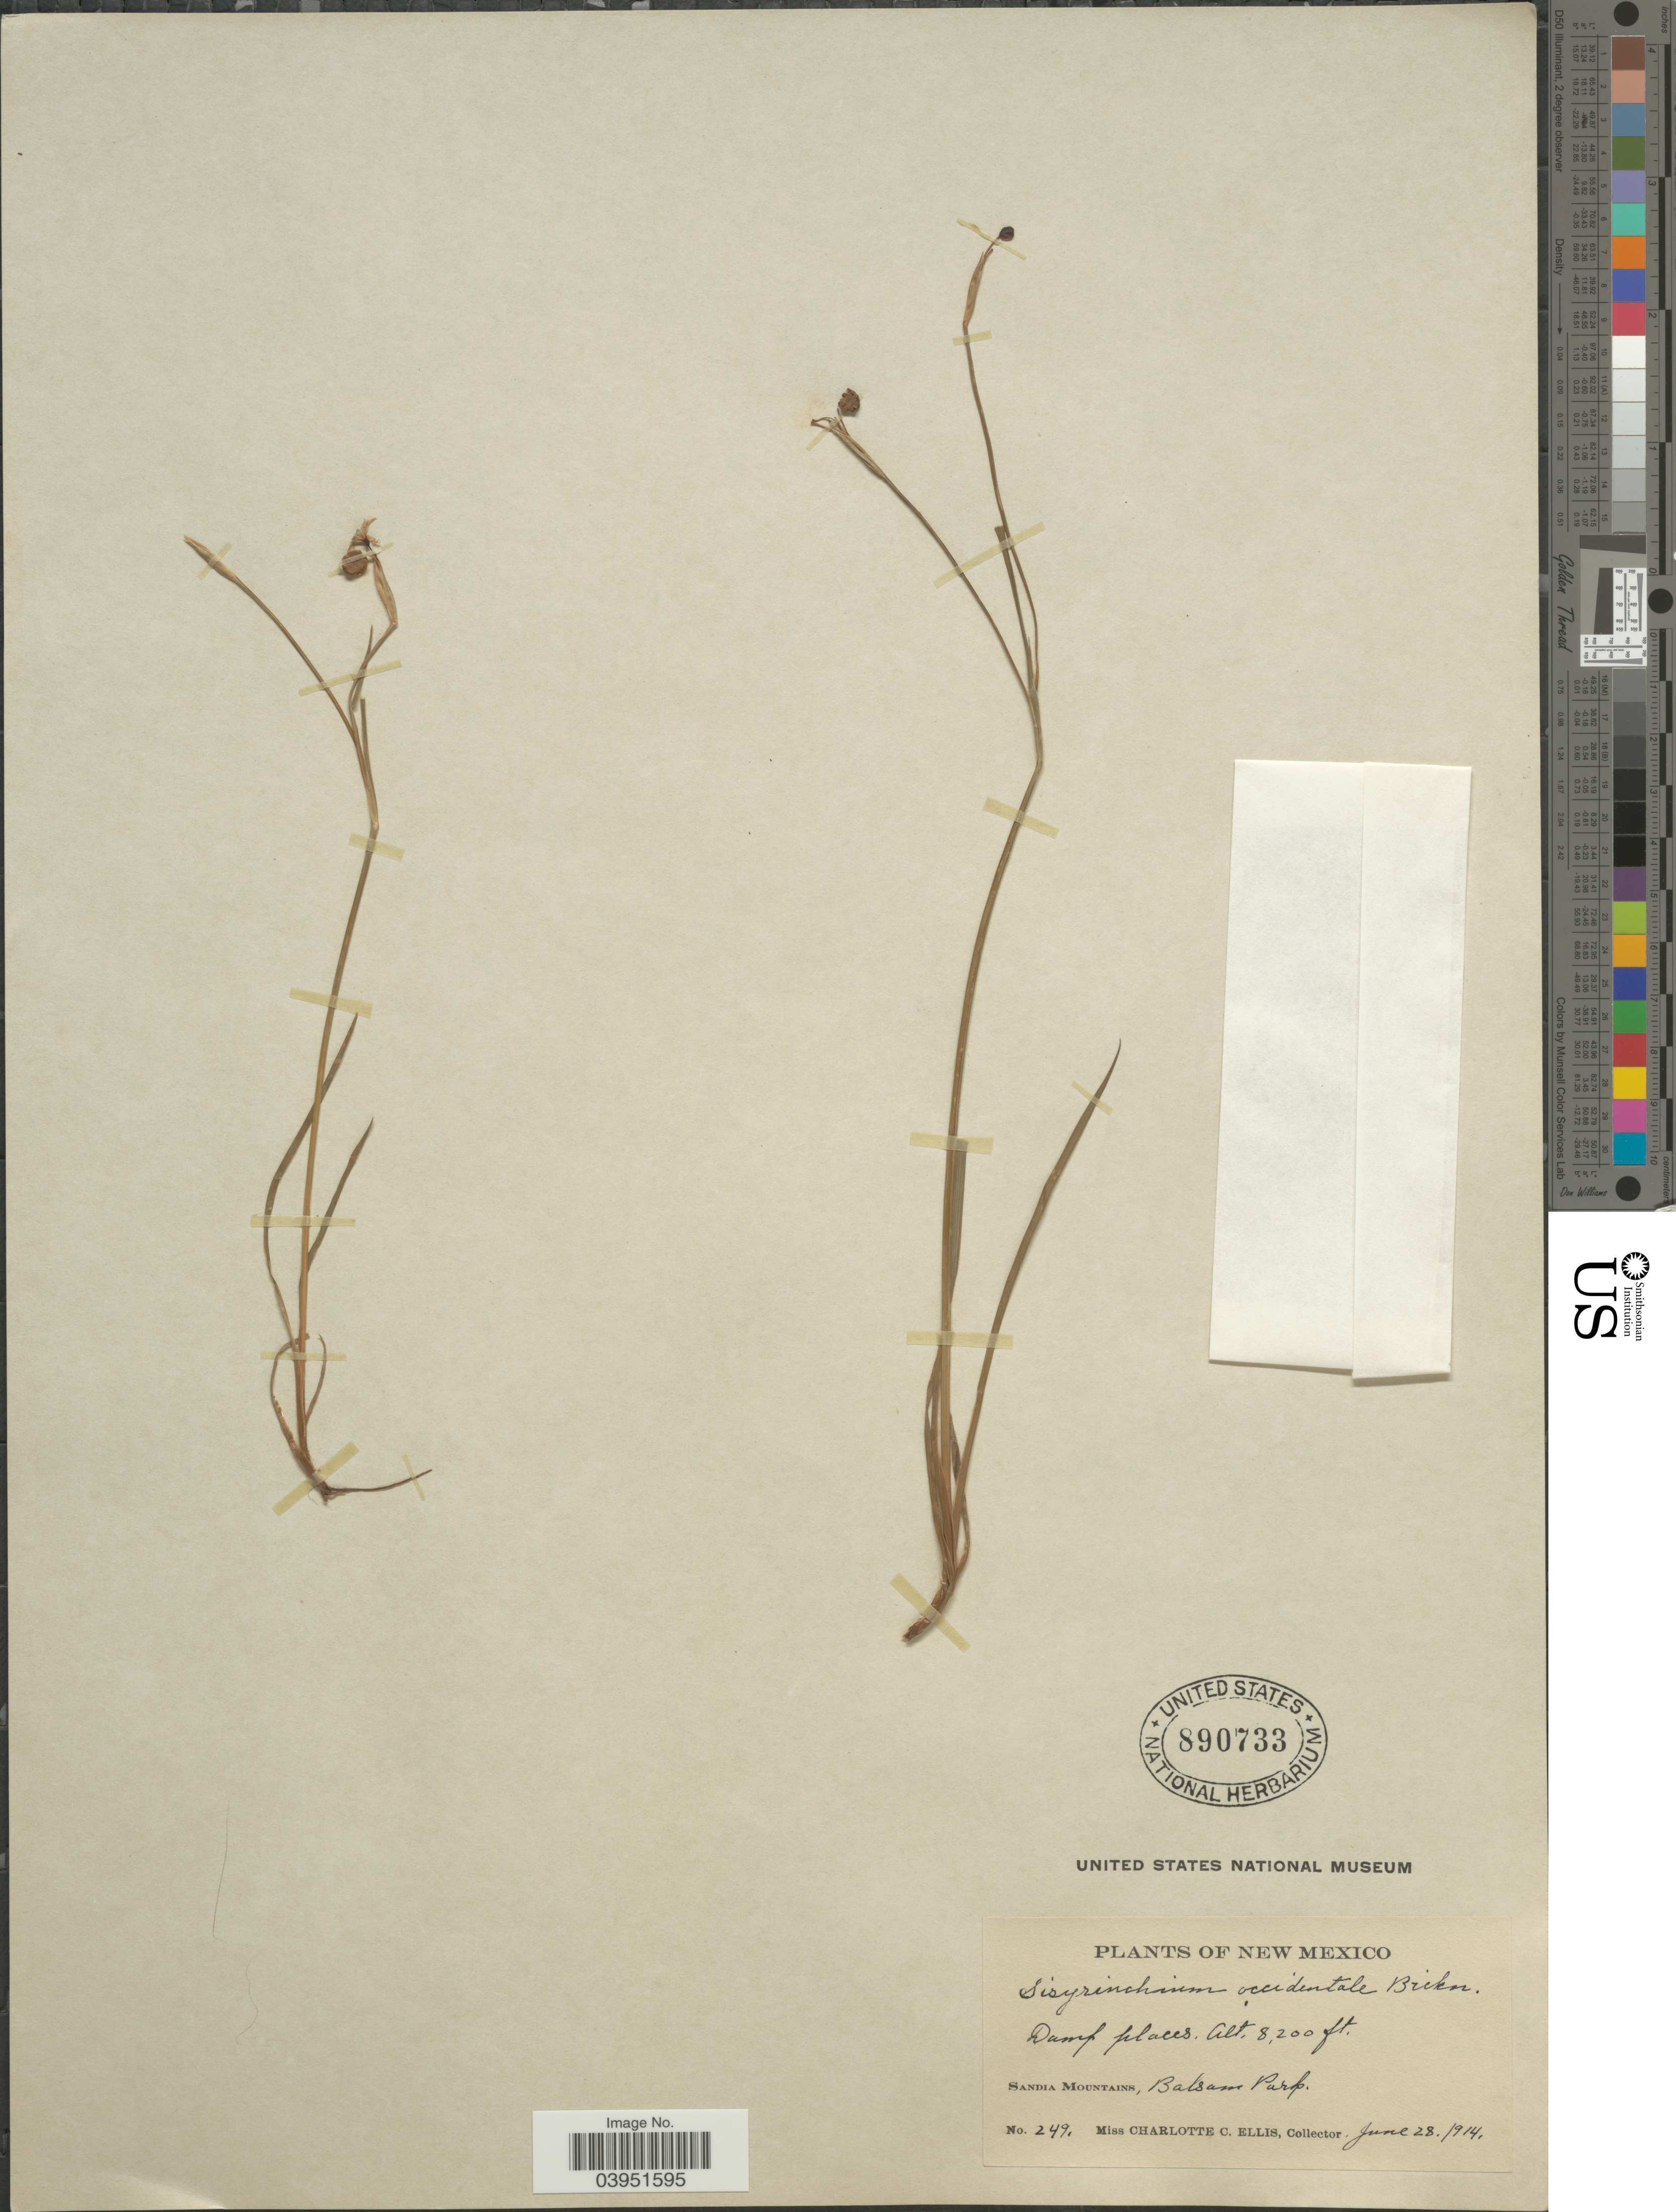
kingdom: Plantae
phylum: Tracheophyta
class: Liliopsida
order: Asparagales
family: Iridaceae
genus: Sisyrinchium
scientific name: Sisyrinchium occidentale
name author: E.P. Bicknell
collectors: C. C. Ellis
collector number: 249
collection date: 1914-06-28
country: United States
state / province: New Mexico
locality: Sandia Mountains, Balsam Park.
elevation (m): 2499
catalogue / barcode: US 890733